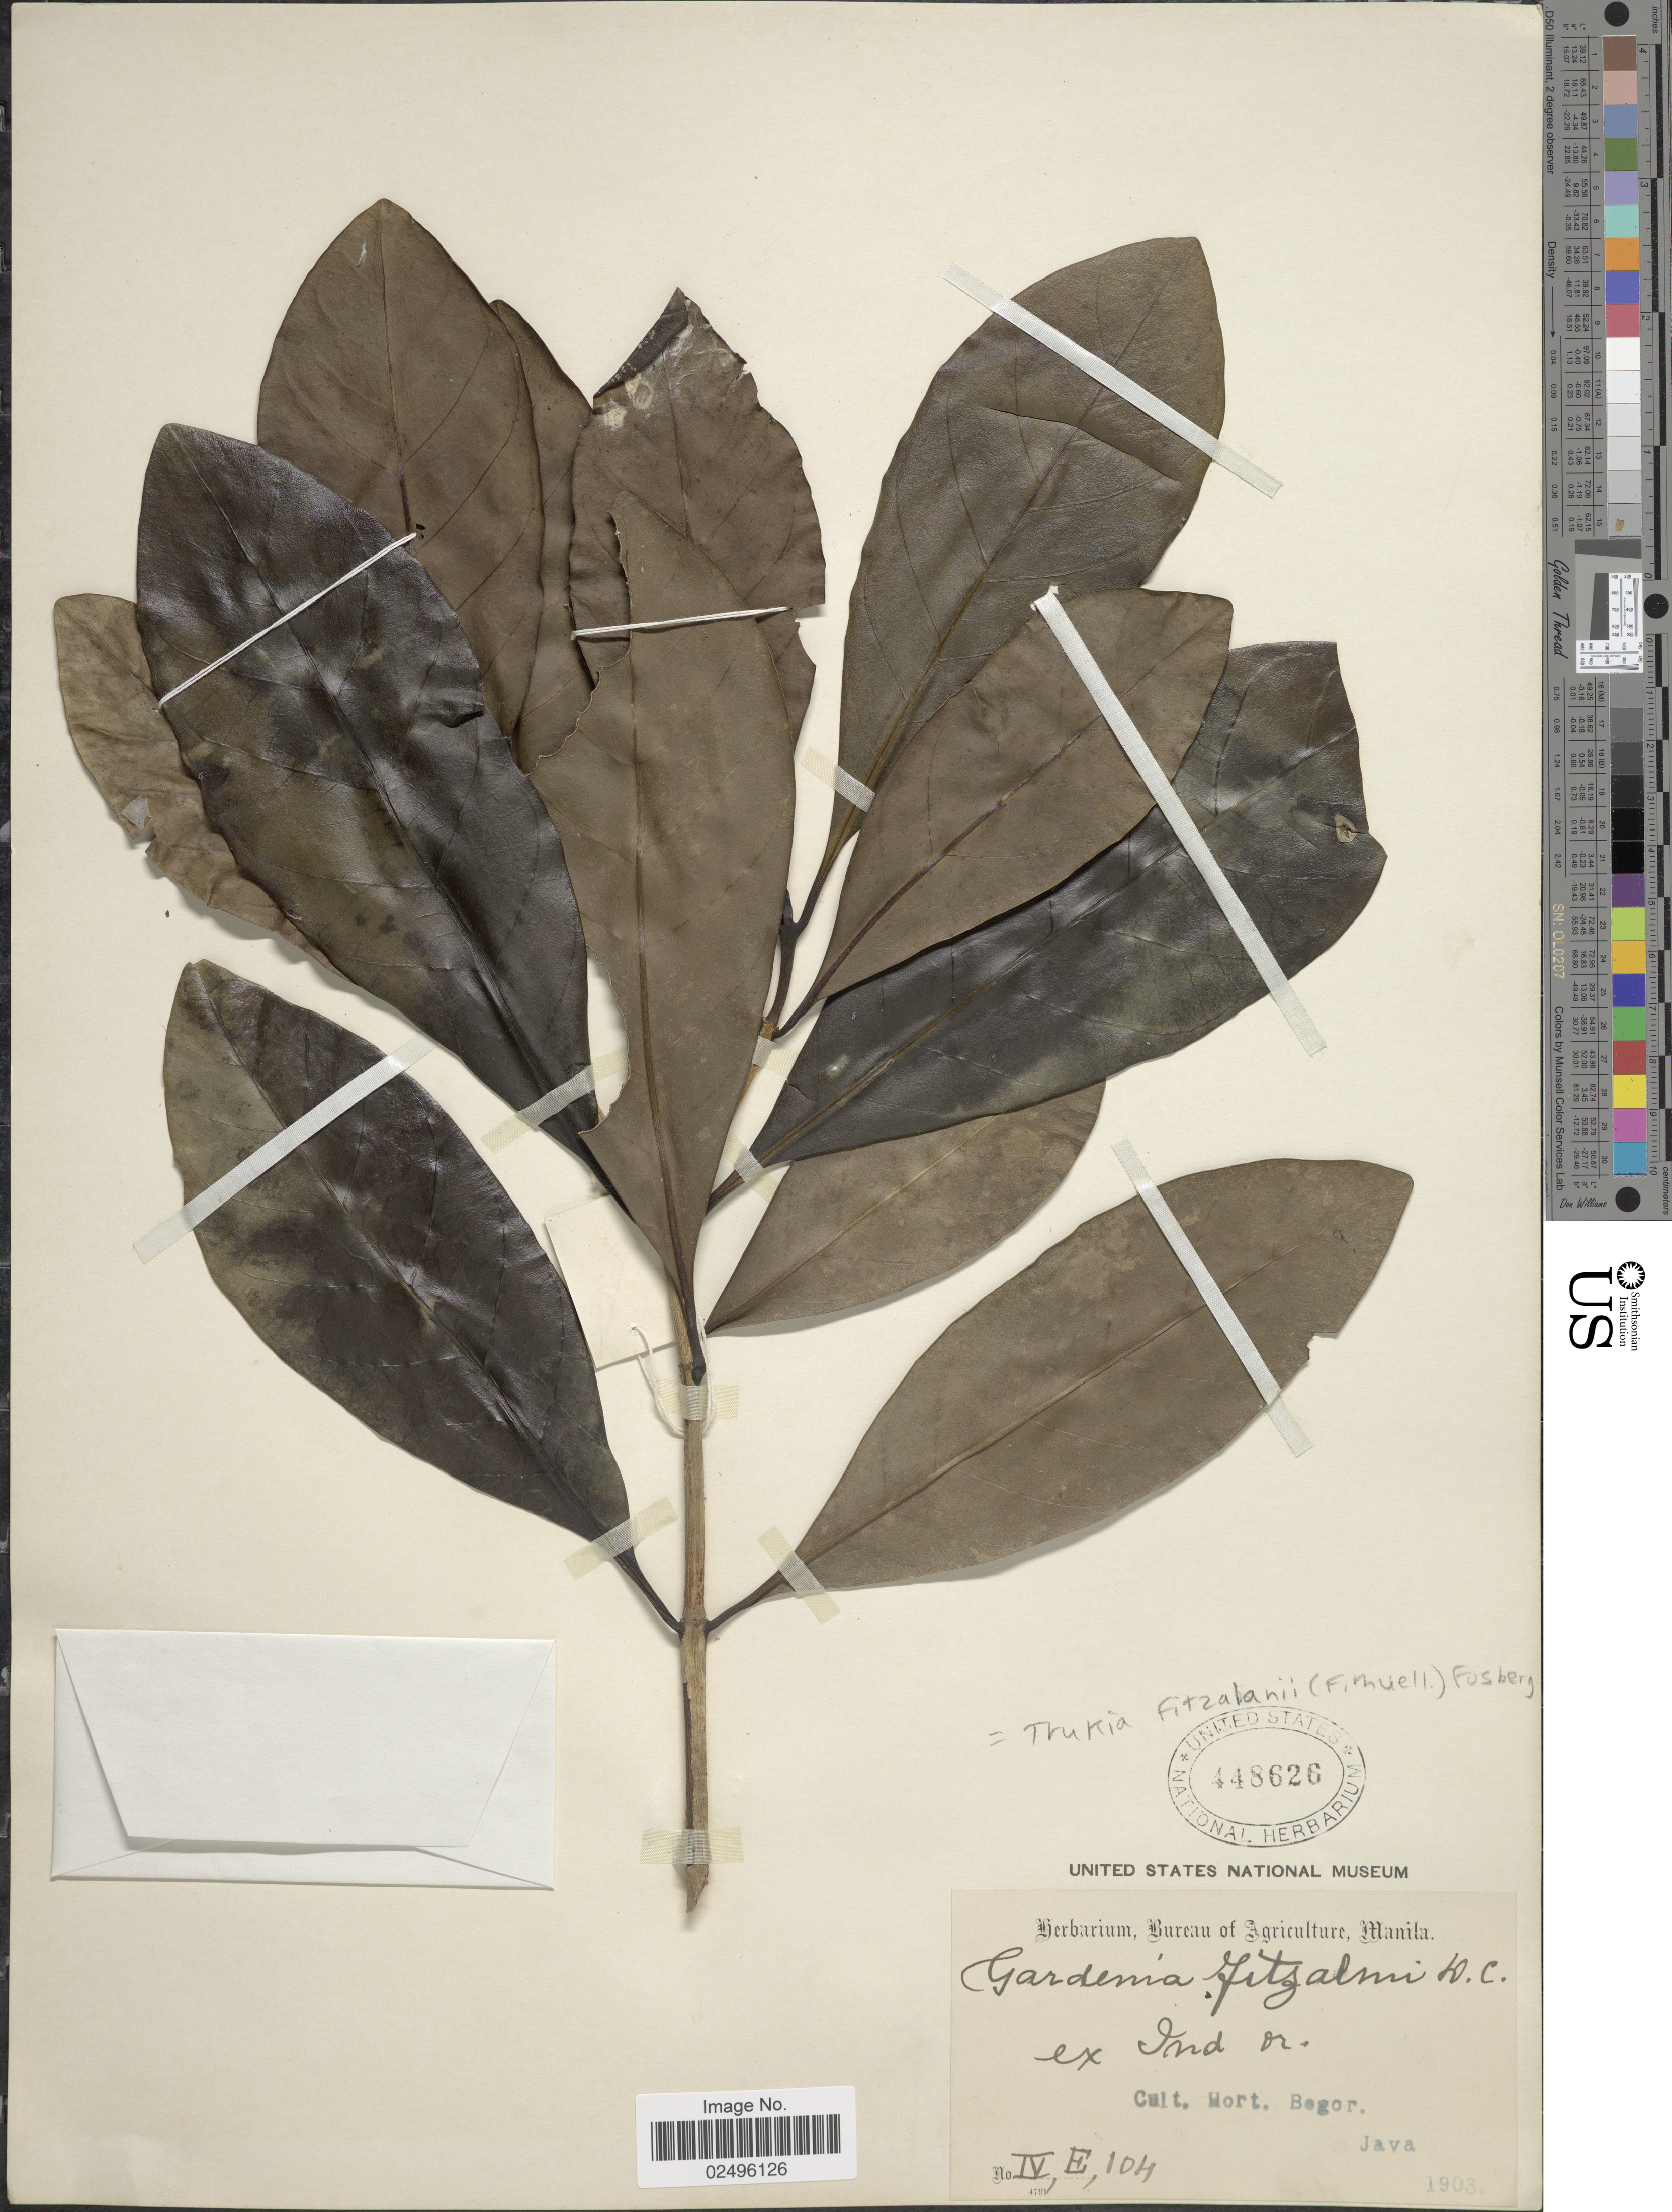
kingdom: Plantae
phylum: Tracheophyta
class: Magnoliopsida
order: Gentianales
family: Rubiaceae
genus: Trukia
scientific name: Trukia fitzalanii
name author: (F. Muell.) Fosberg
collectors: ex Herb. Bur. Agric. Manila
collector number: IX, E, 104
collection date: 1903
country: Indonesia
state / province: Java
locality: Cult. Hort. Bogor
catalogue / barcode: US 448626